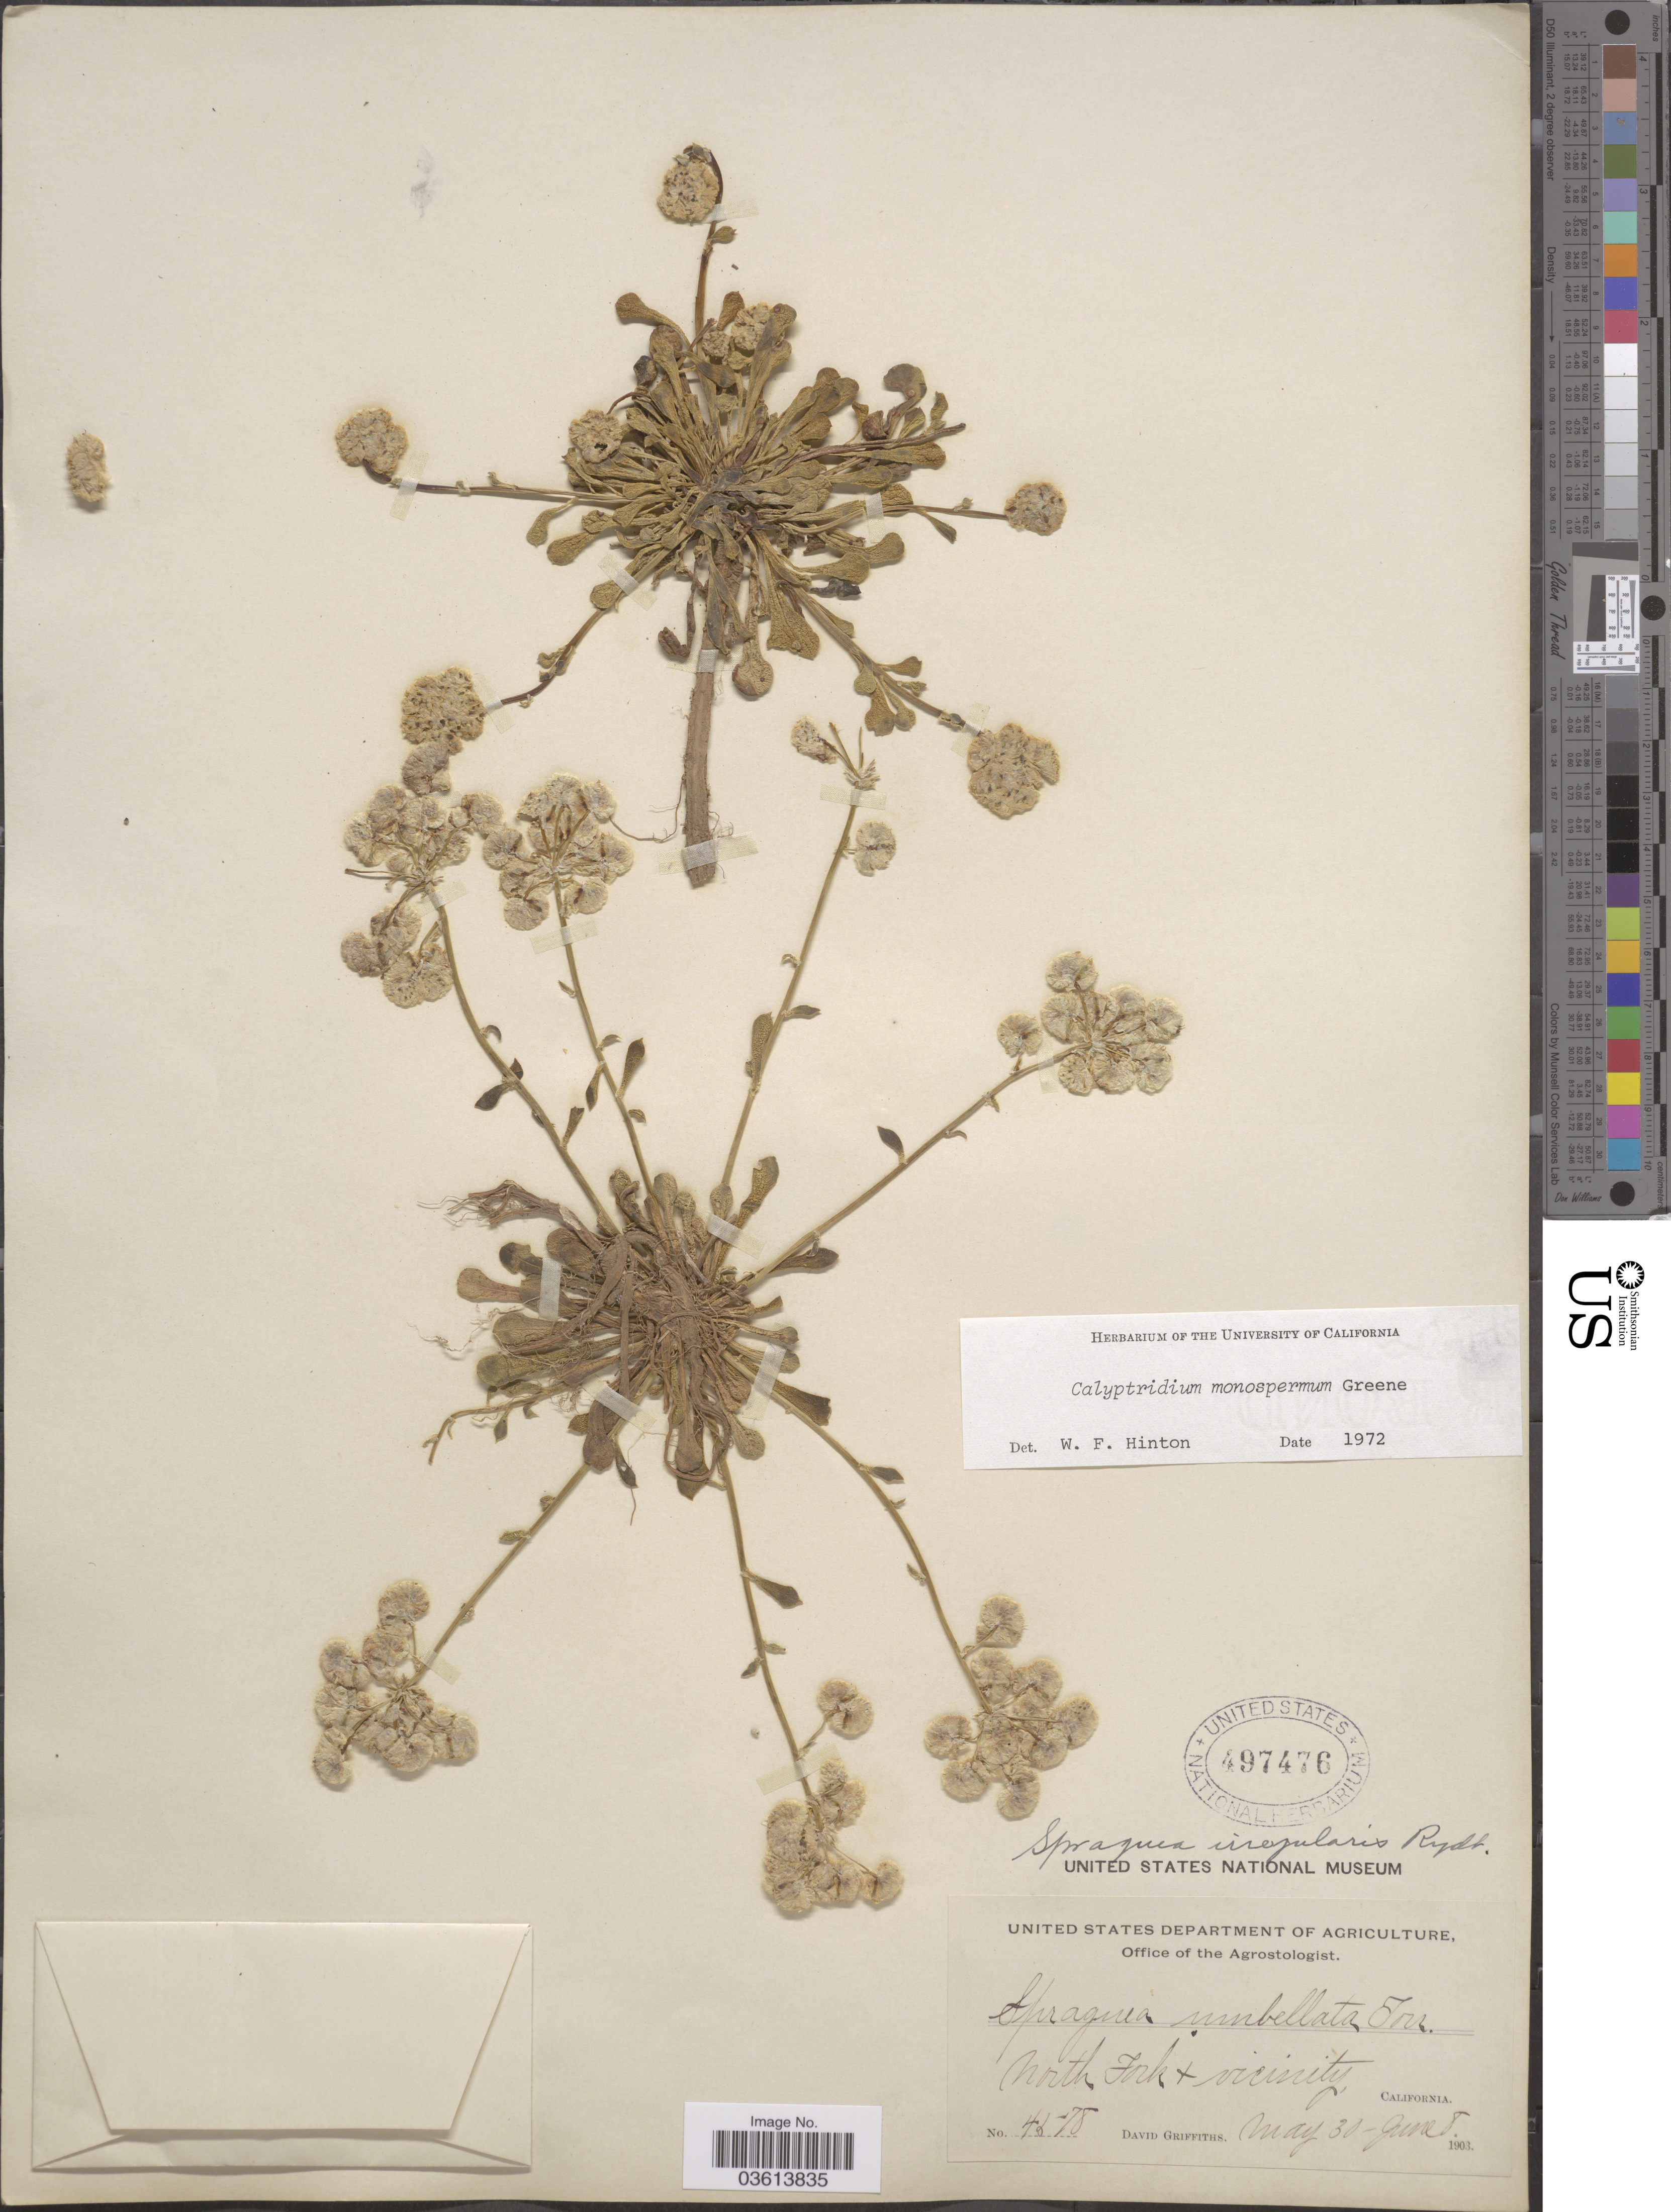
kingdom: Plantae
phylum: Tracheophyta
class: Magnoliopsida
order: Caryophyllales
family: Montiaceae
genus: Calyptridium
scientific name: Calyptridium monospermum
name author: Greene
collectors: D. Griffiths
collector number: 4578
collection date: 1903-05-30/1903-06-08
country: United States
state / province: California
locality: North Fork & vicinity.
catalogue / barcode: US 487476